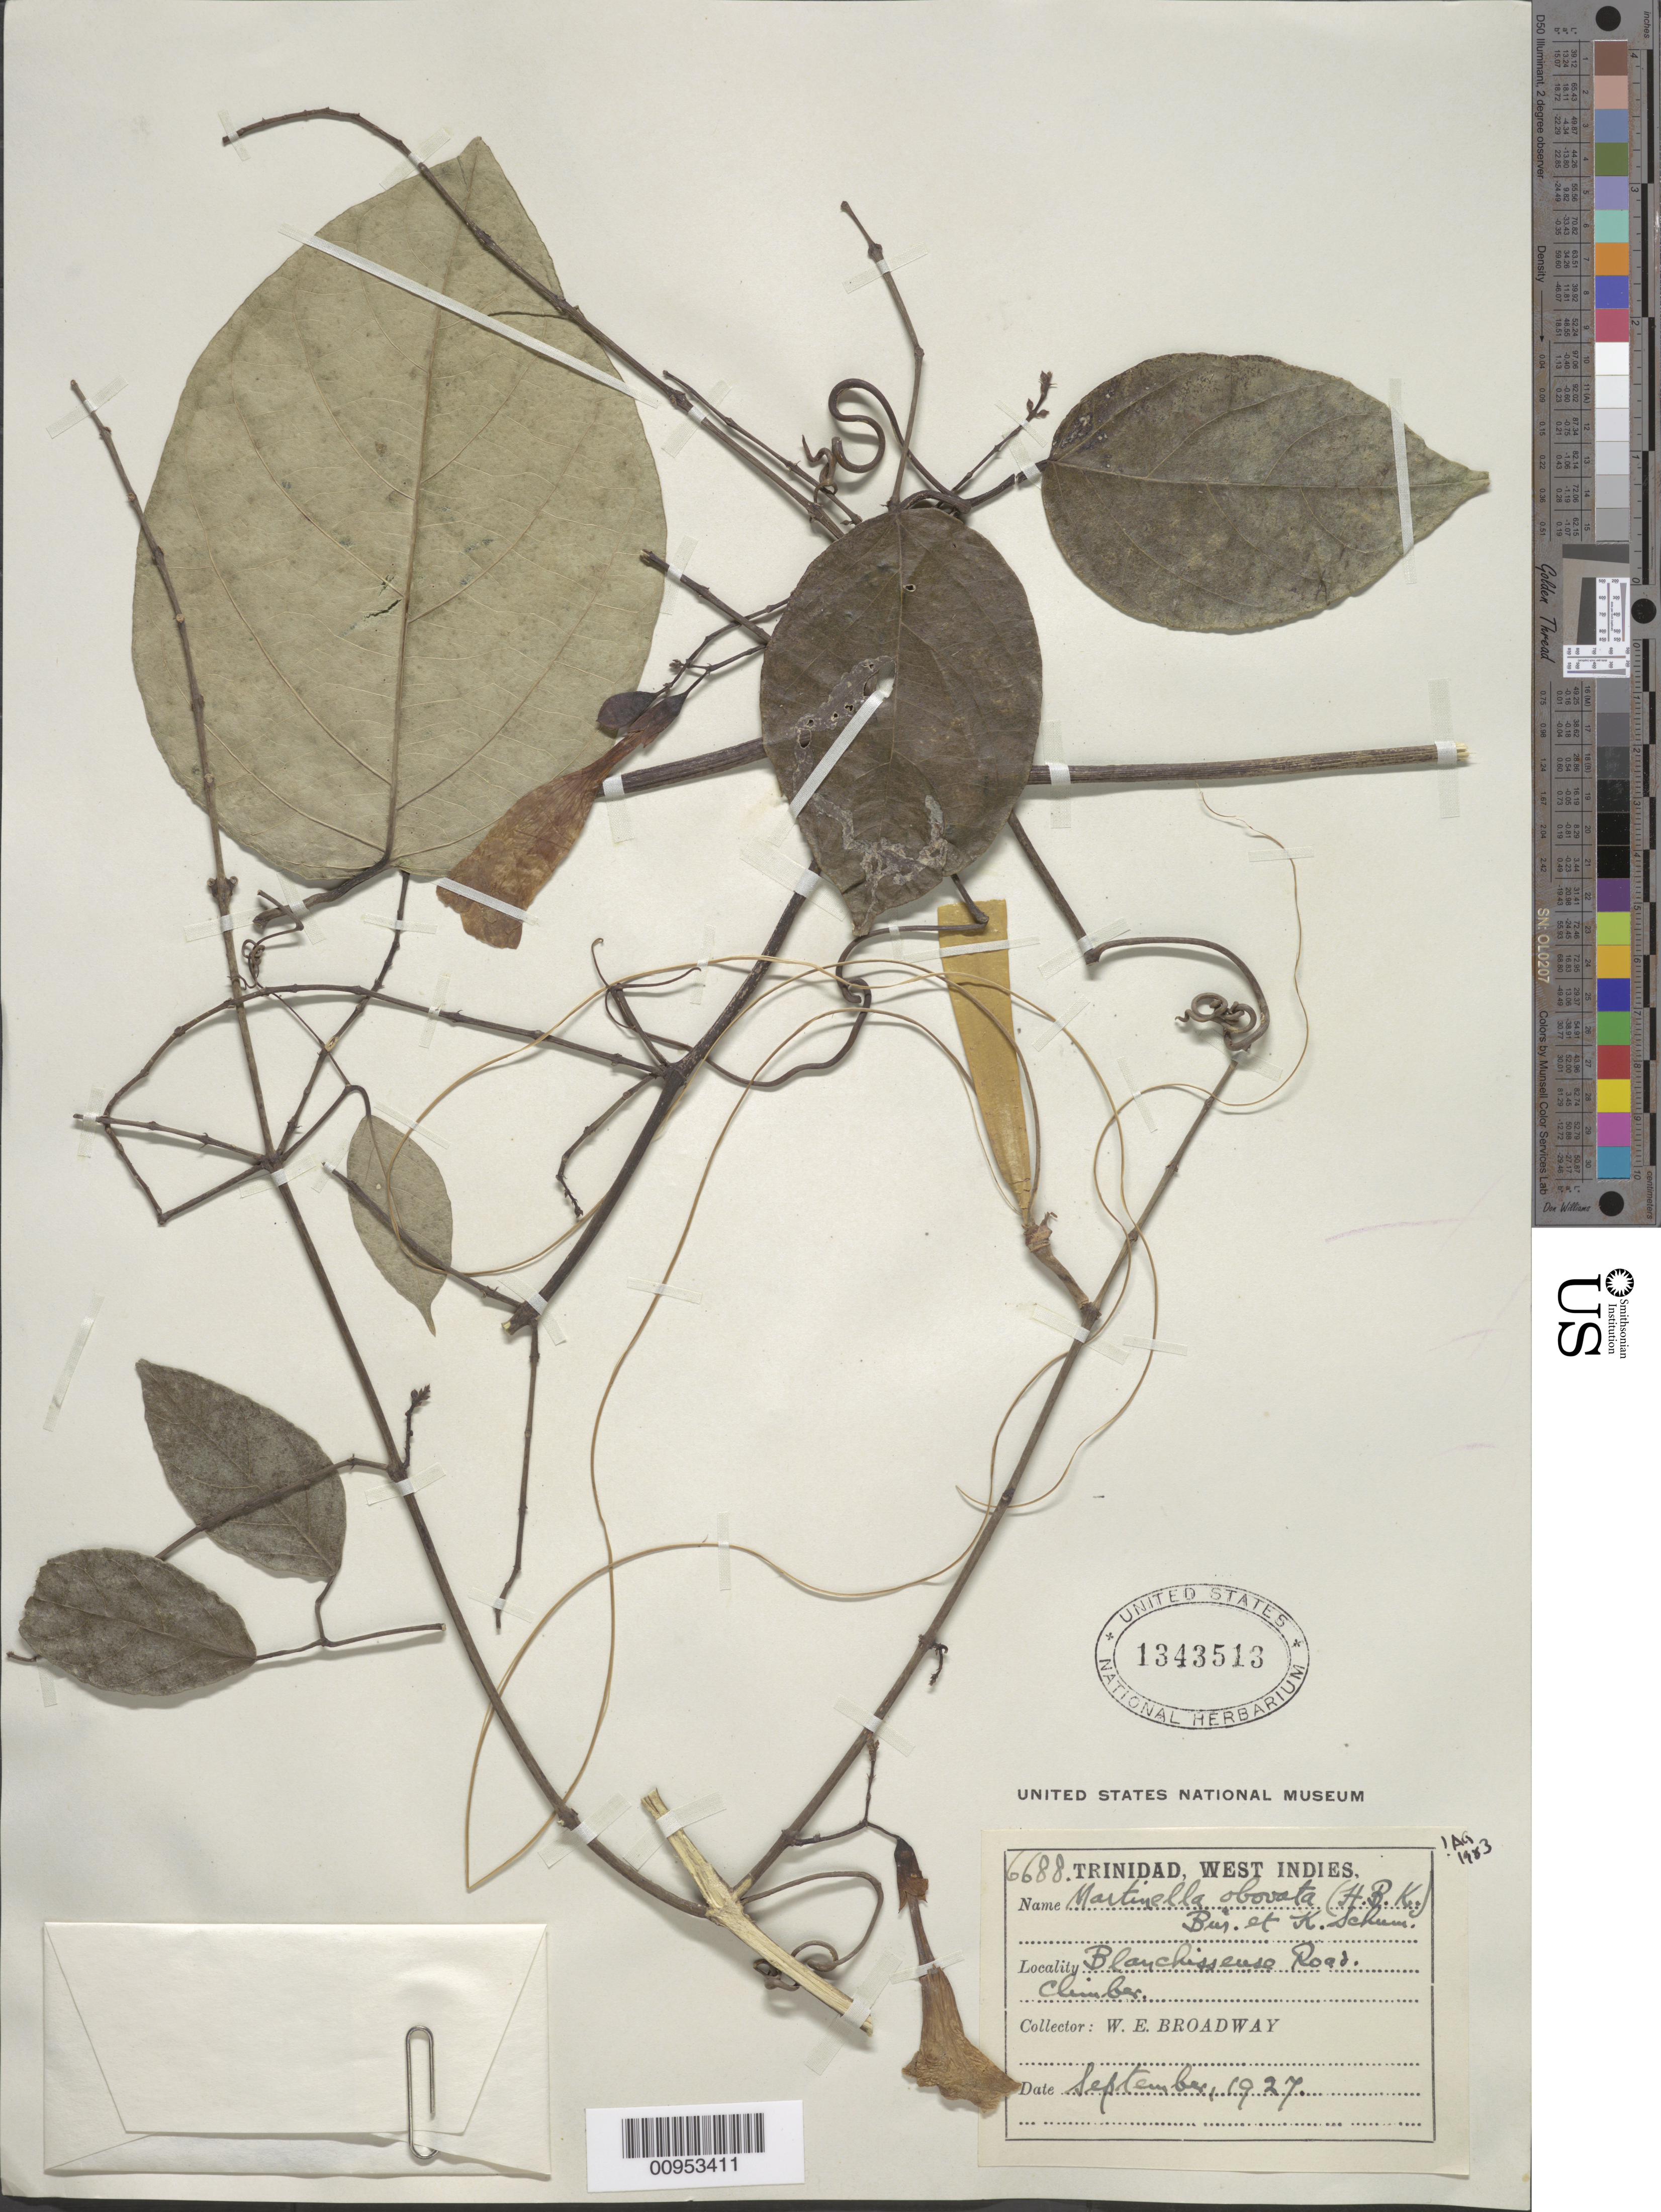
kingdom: Plantae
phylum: Tracheophyta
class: Magnoliopsida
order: Lamiales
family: Bignoniaceae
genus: Martinella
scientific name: Martinella obovata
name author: (Kunth) Bureau & K. Schum.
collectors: W. E. Broadway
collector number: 6688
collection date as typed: Sep 1927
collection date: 1927-09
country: Trinidad and Tobago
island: Trinidad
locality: Blanchisseuse Road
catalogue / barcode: US 1343513